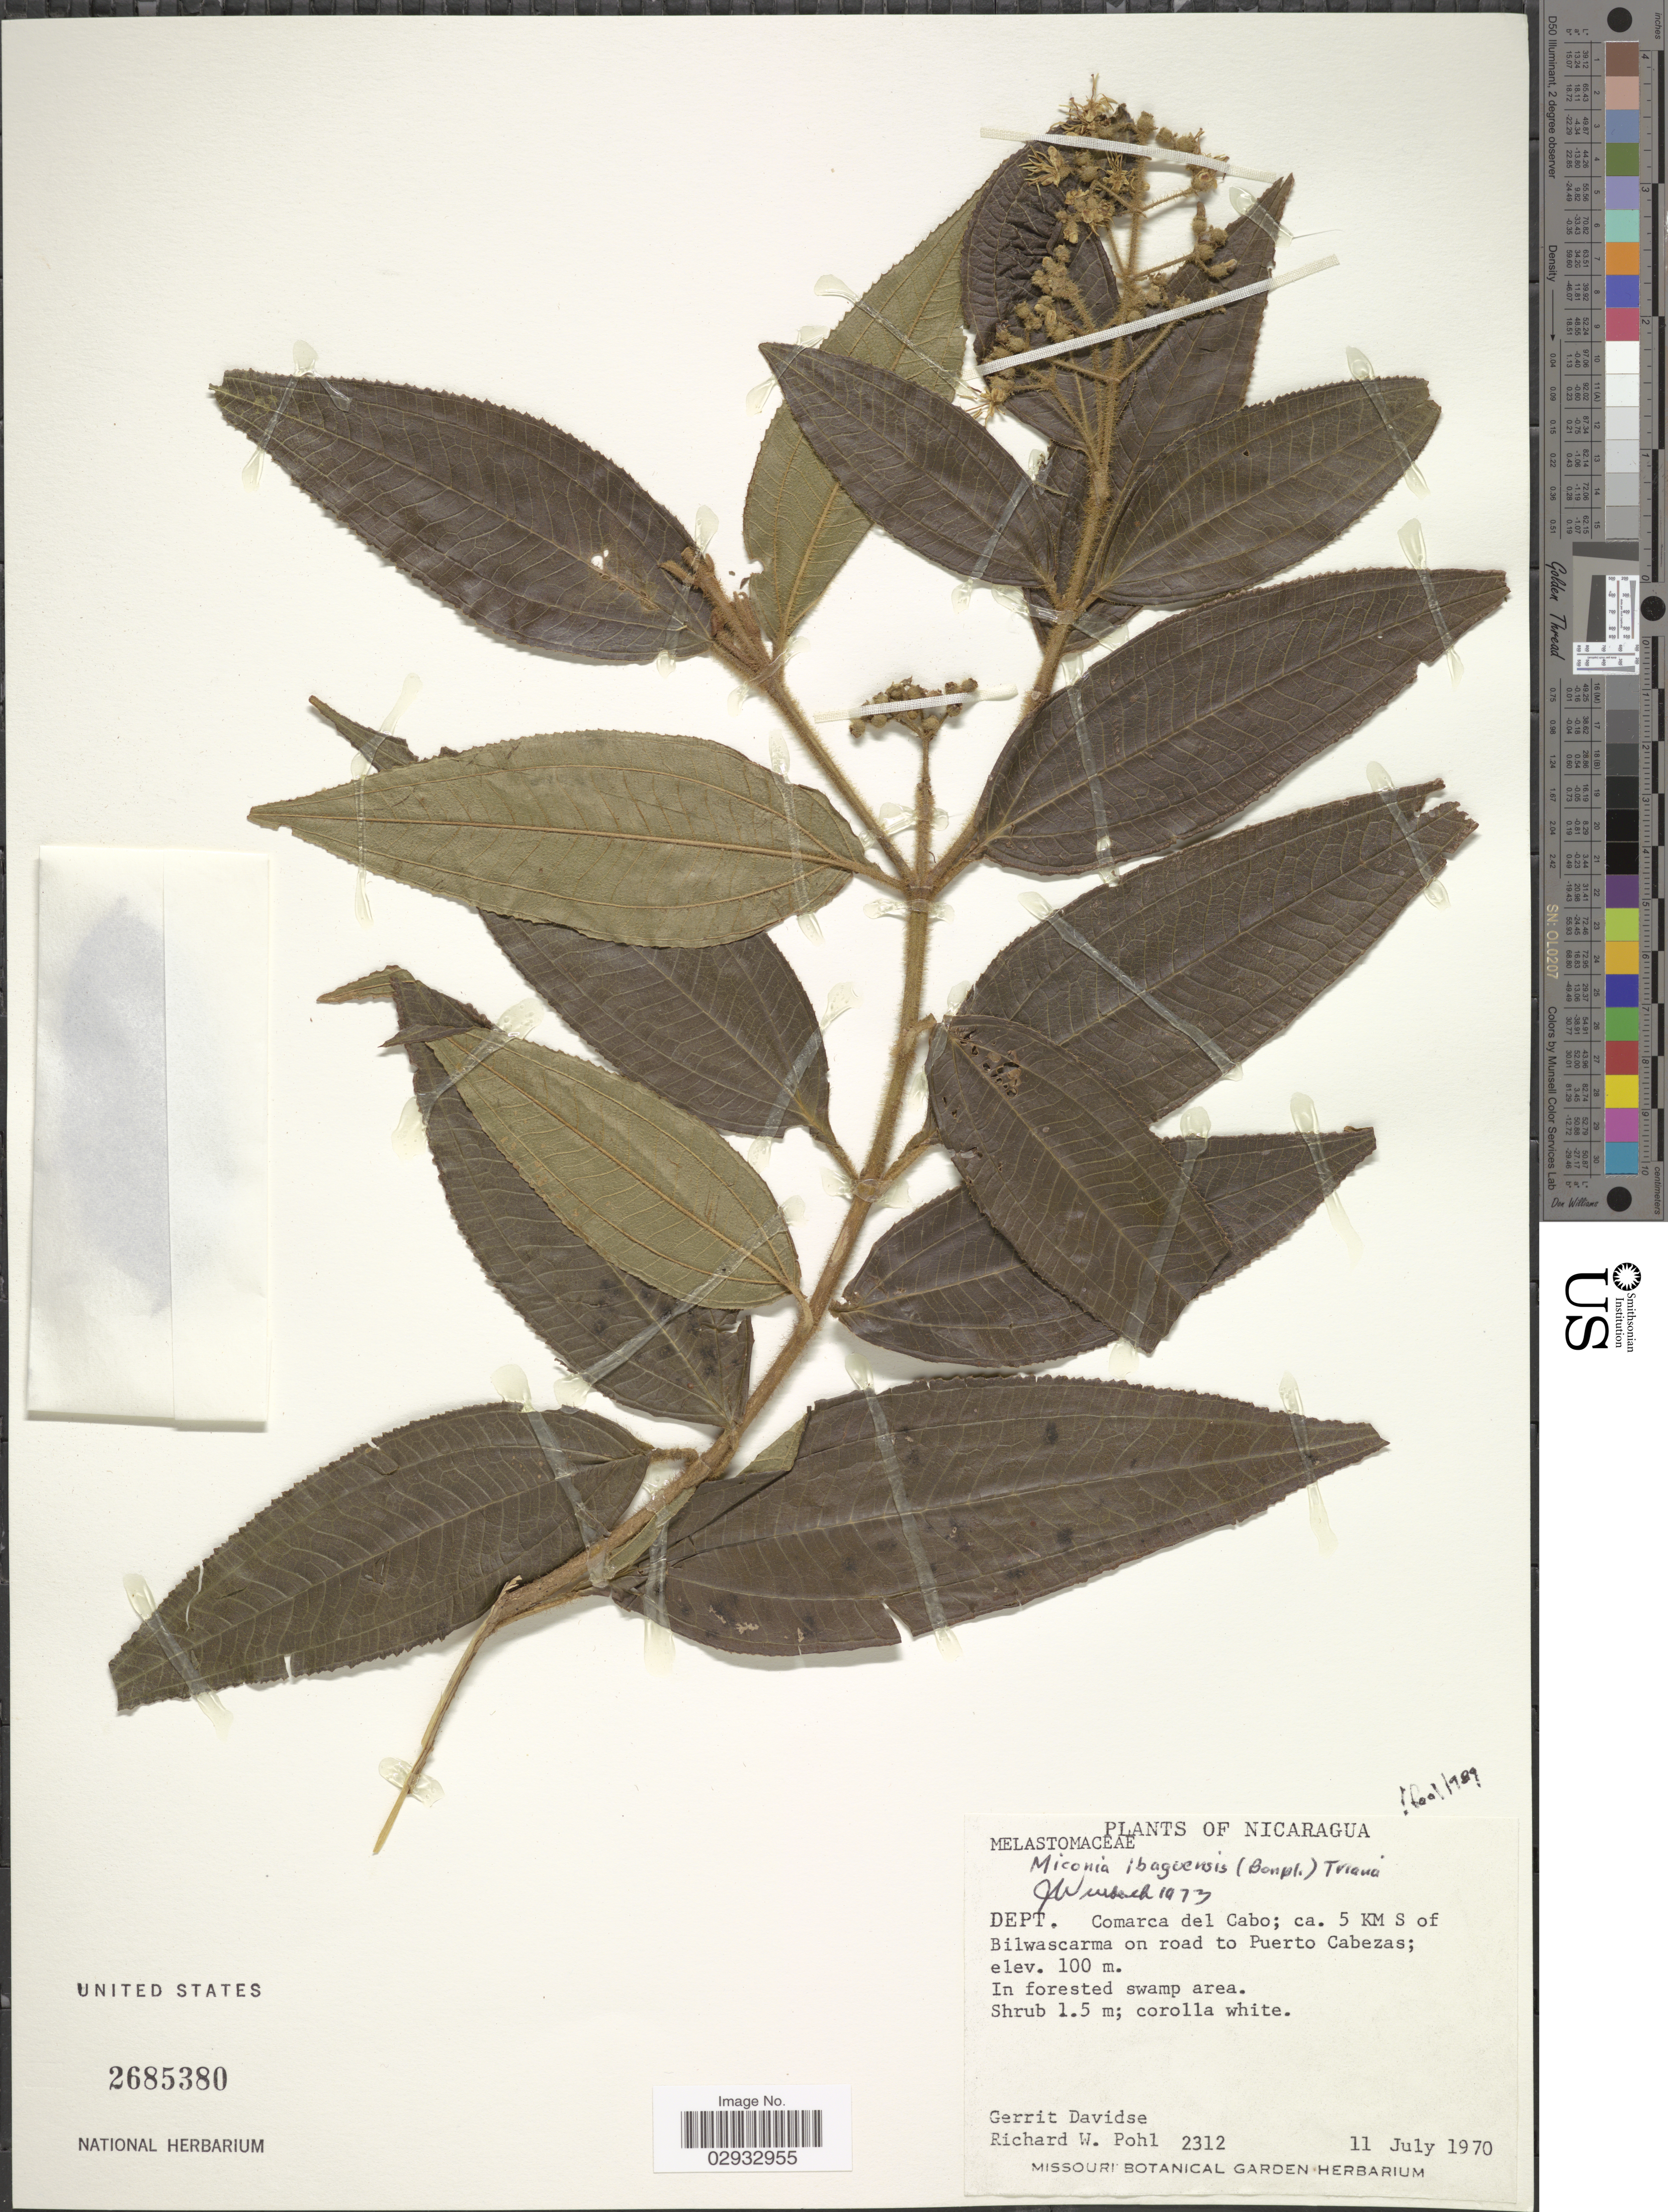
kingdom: Plantae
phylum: Tracheophyta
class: Magnoliopsida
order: Myrtales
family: Melastomataceae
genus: Miconia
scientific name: Miconia ibaguensis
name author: (Bonpl.) Triana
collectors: G. Davidse & R. W. Pohl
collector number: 2312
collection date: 1970-07-11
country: Nicaragua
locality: Dept. Comarca del Cabo; ca. 5 KM S of Bilwascarma on road to Puerto Cabezas.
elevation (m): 100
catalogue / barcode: US 2685380